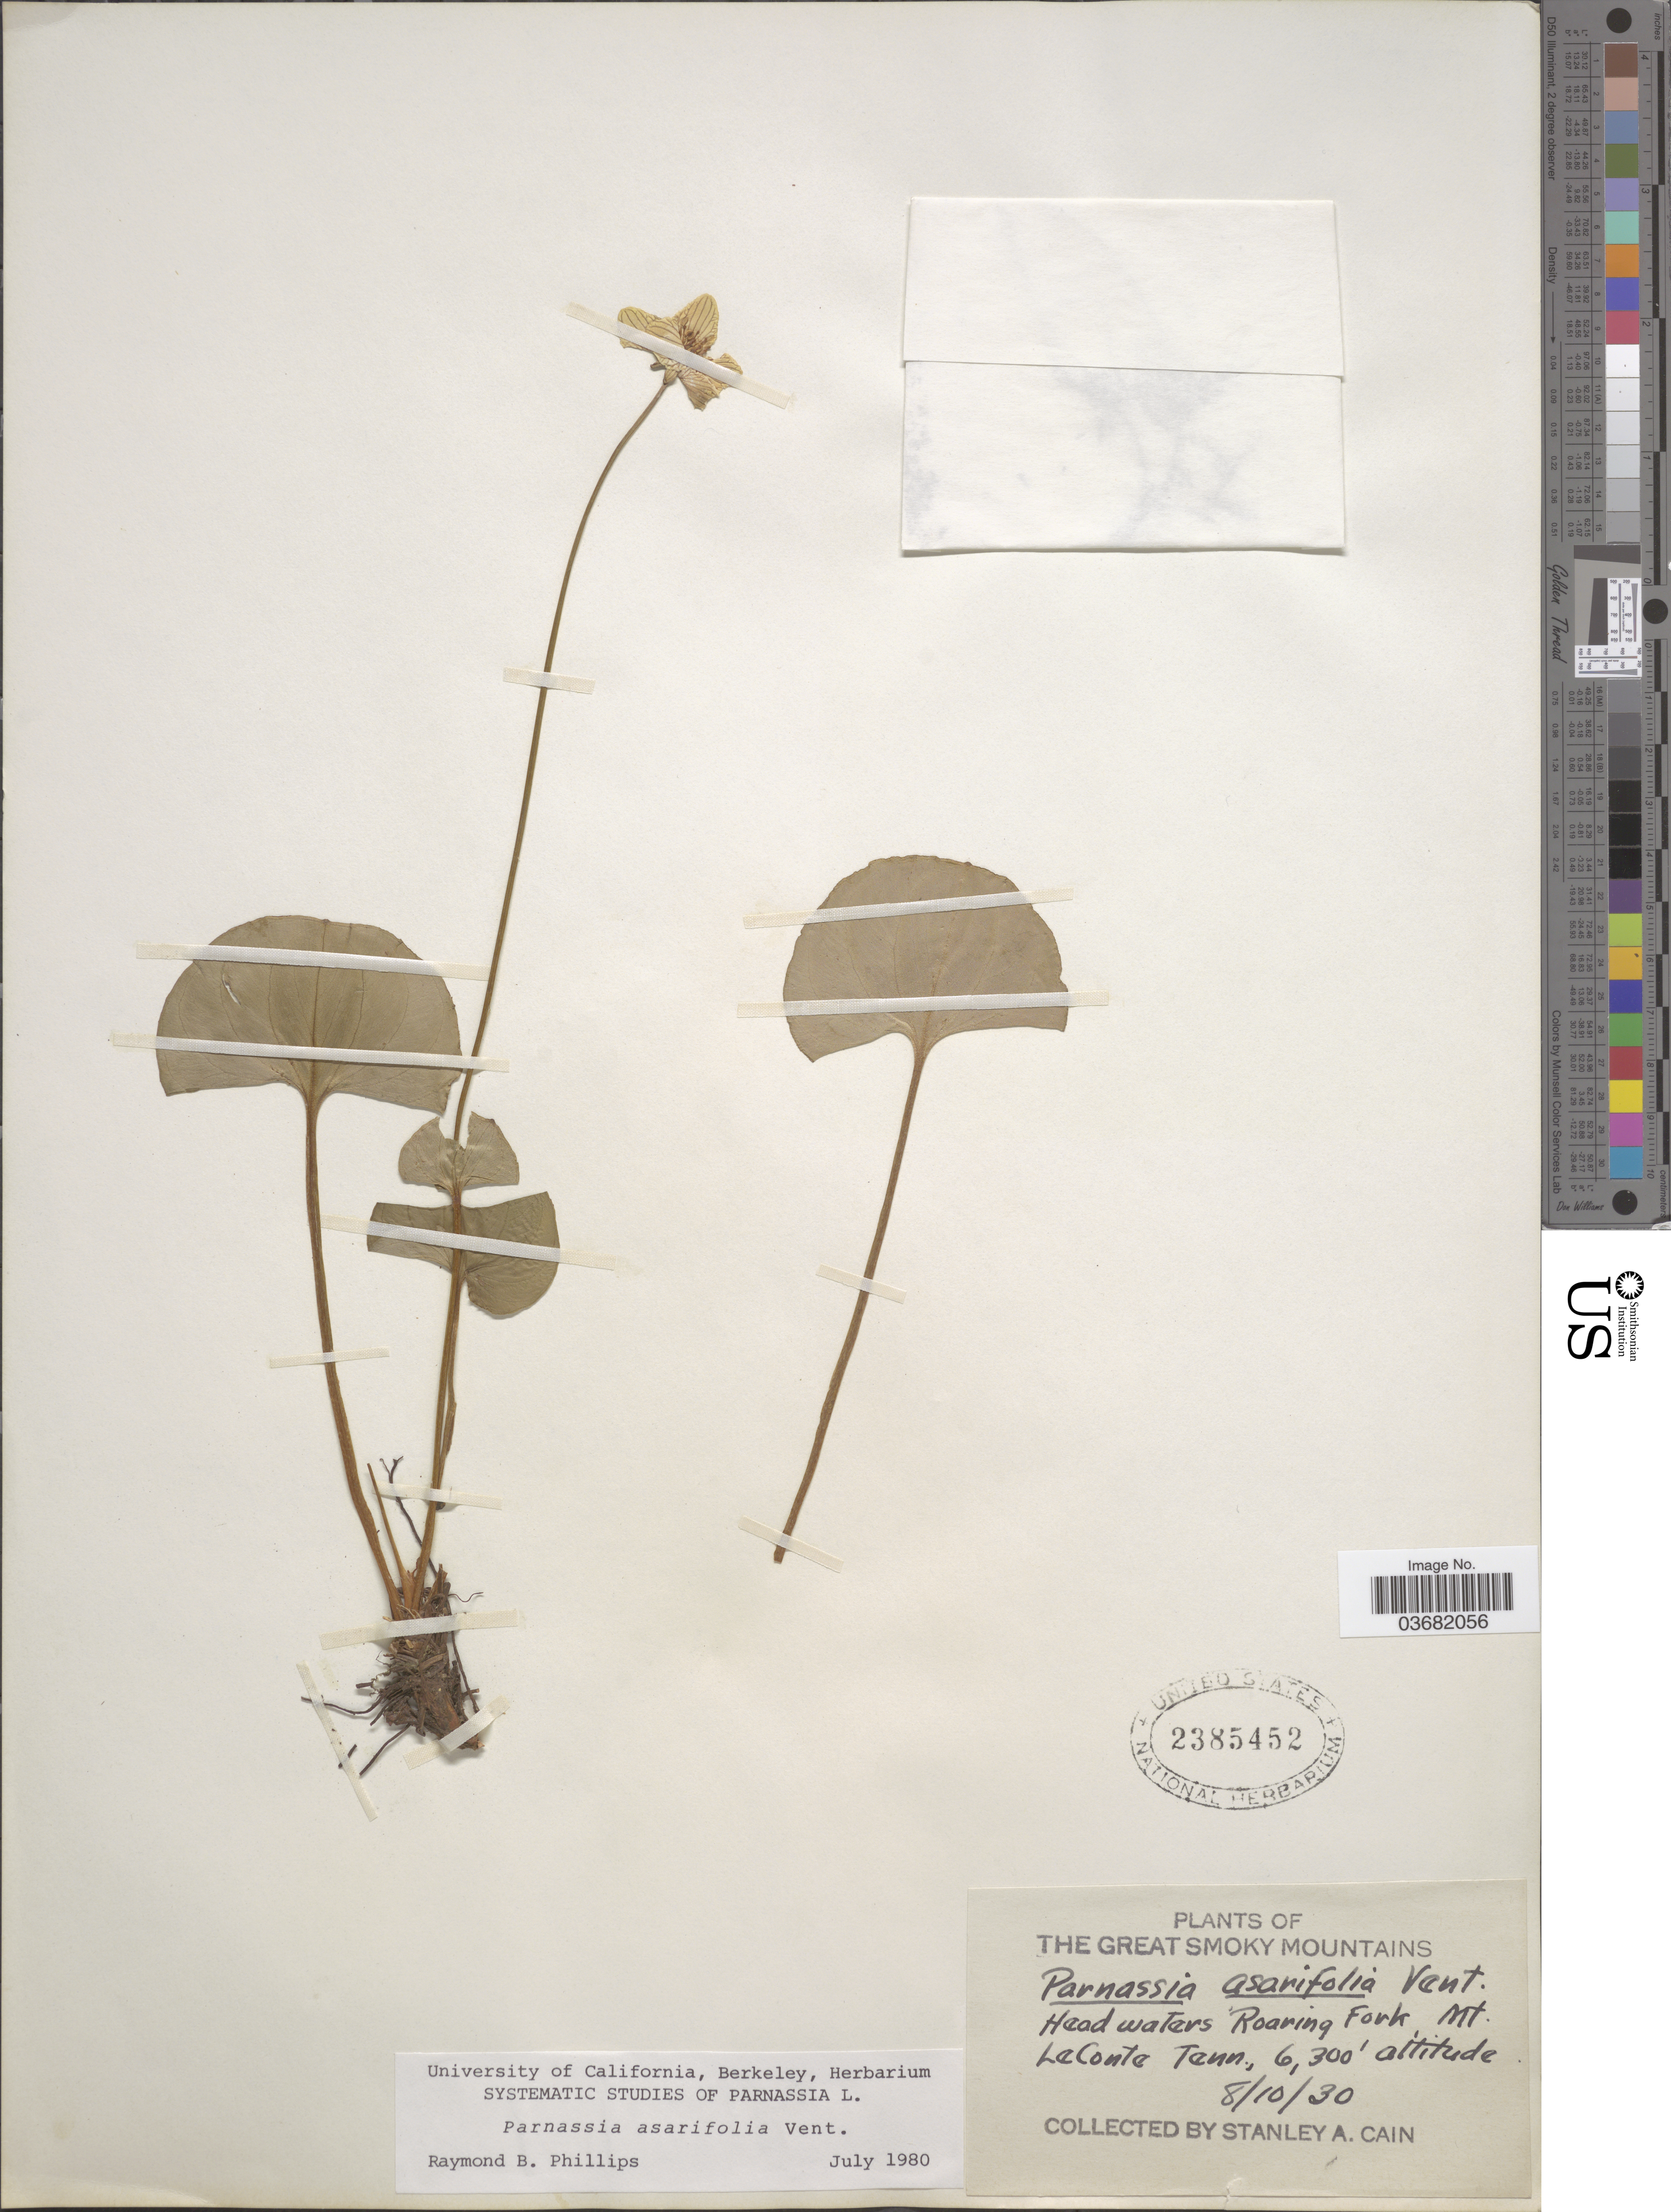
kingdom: Plantae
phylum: Tracheophyta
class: Magnoliopsida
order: Celastrales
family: Parnassiaceae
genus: Parnassia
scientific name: Parnassia asarifolia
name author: Vent.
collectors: S. Cain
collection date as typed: Transcribed d/m/y: 10/8/30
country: United States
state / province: Tennessee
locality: The Great Smoky Mountains. Headwaters Roaring Fork, Mt. LeConte.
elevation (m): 1920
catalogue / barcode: US 2385452